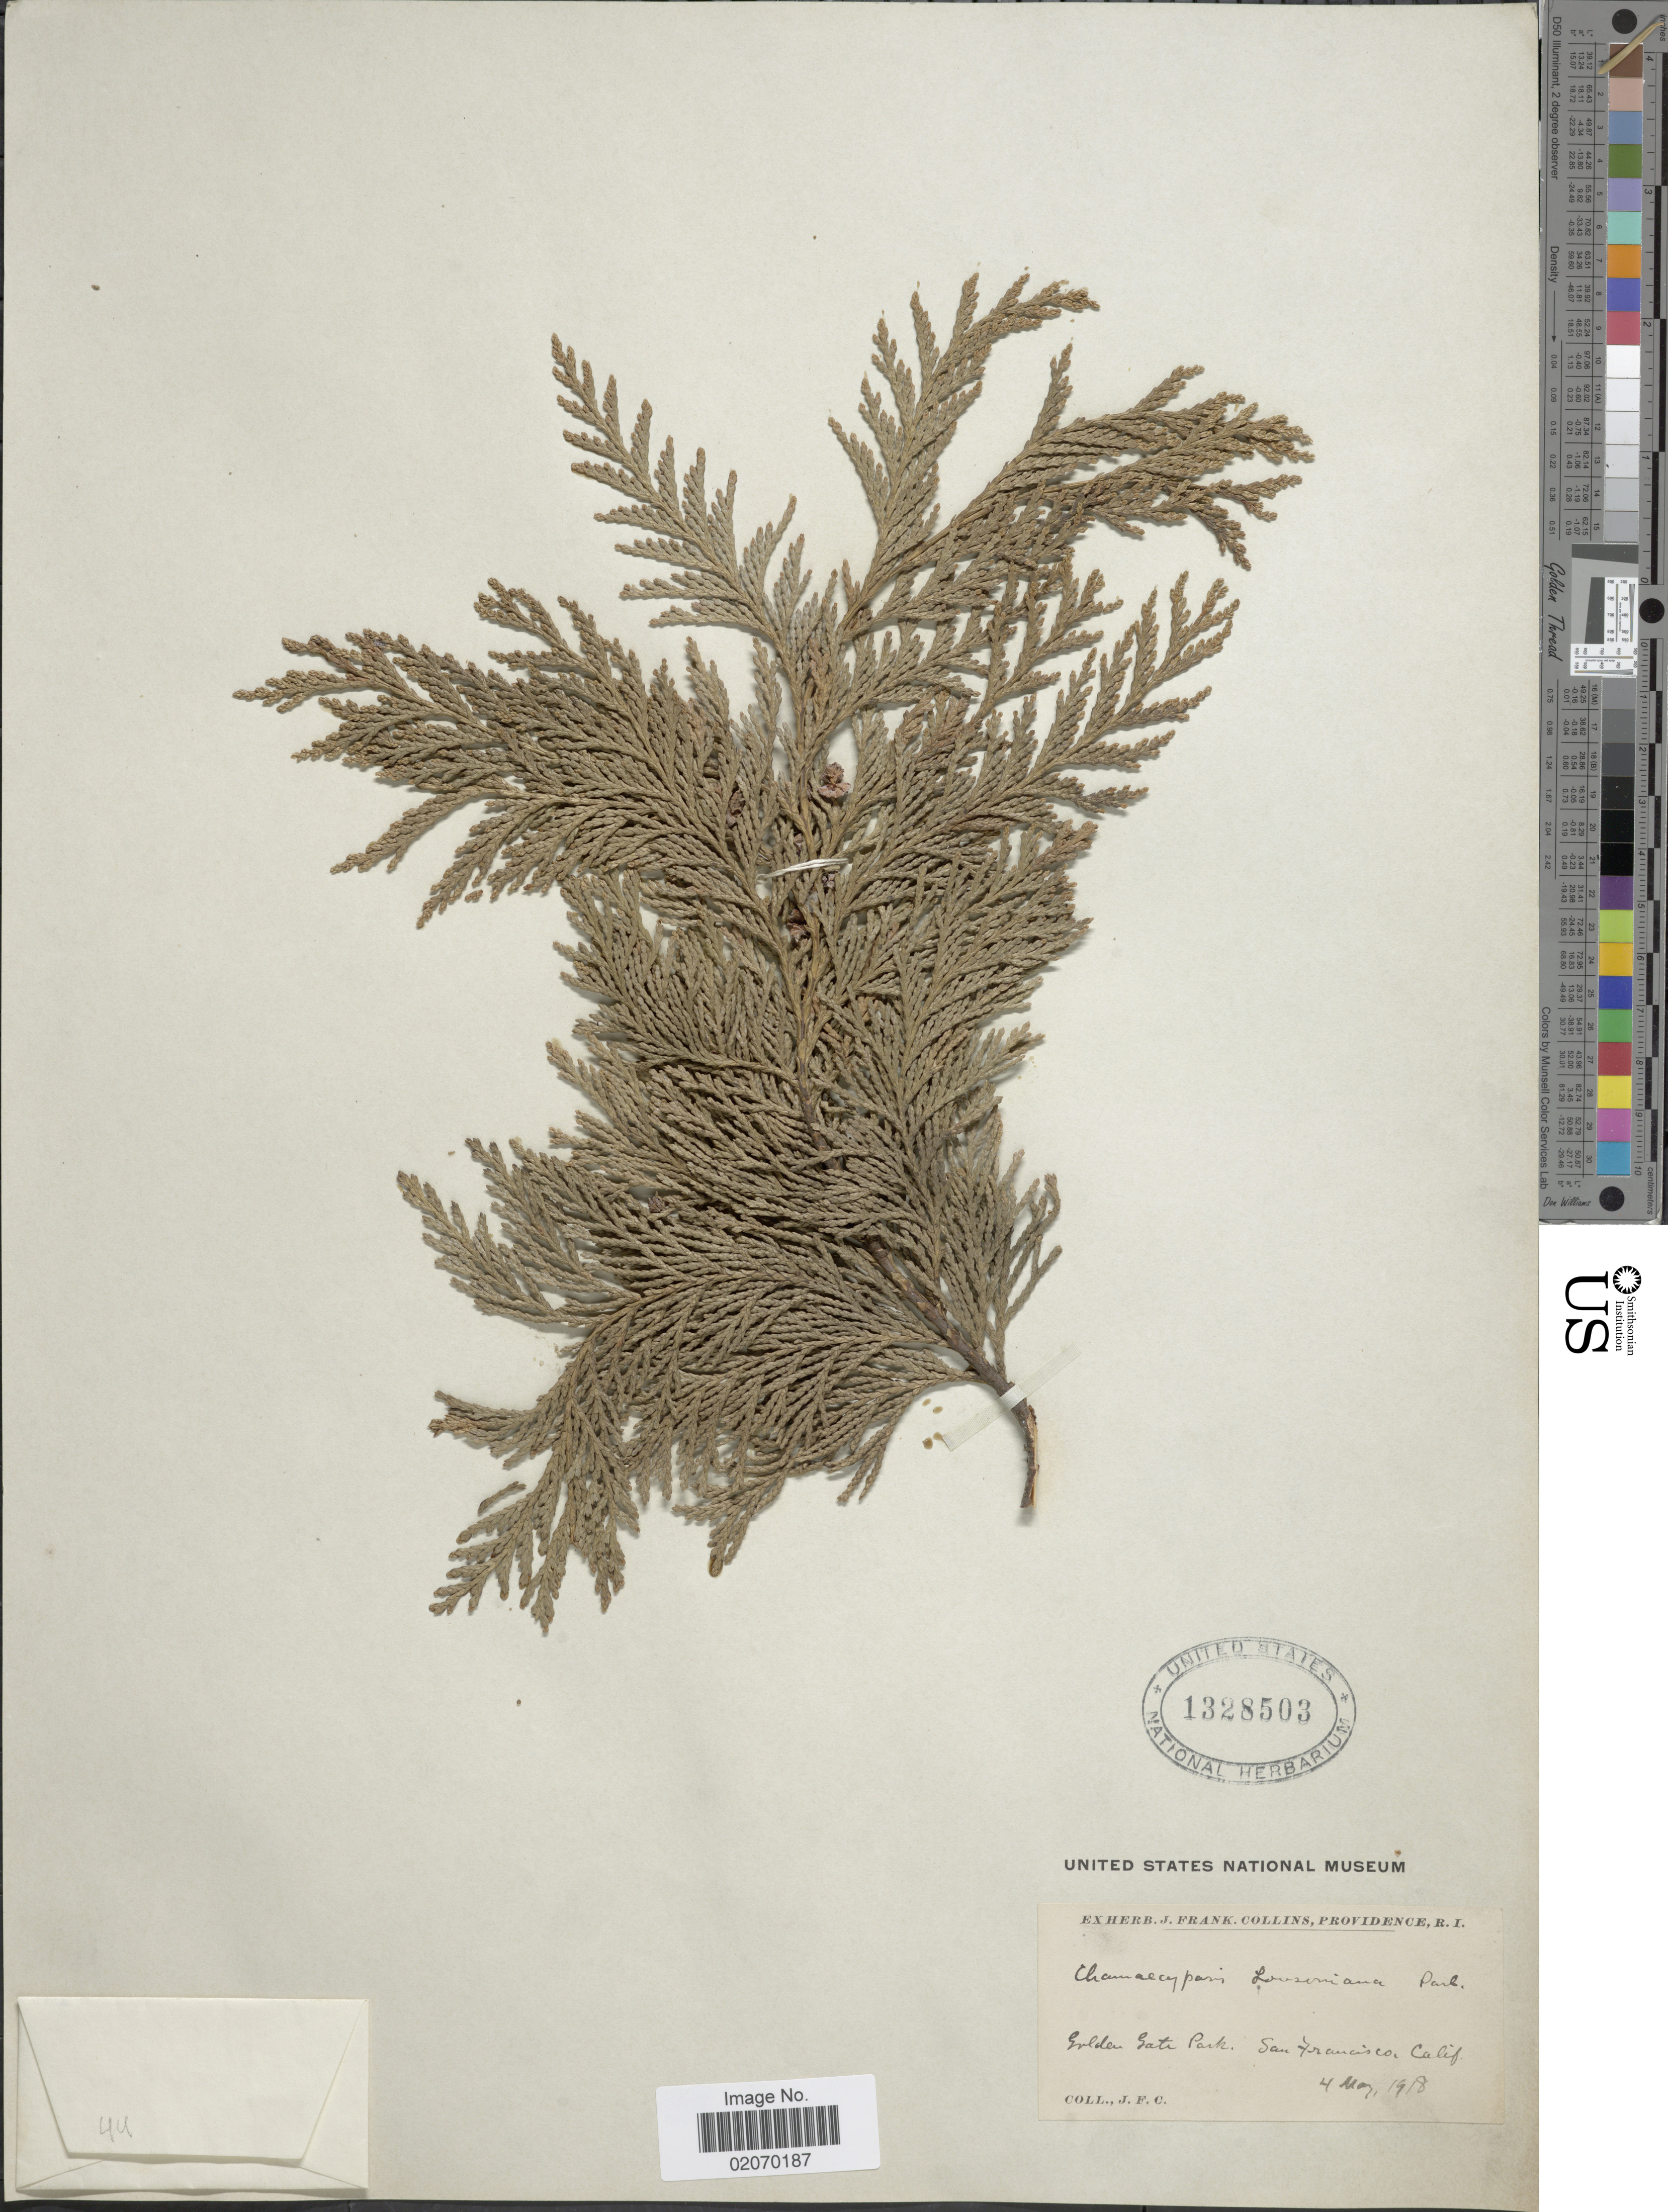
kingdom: Plantae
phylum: Tracheophyta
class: Pinopsida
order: Pinales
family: Cupressaceae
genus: Chamaecyparis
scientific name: Chamaecyparis lawsoniana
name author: (A. Murray bis) Parl.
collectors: J. Collins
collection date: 1918-05-04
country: United States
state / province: California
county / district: San Francisco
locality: Golden State Park, San Francisco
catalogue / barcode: US 1328503